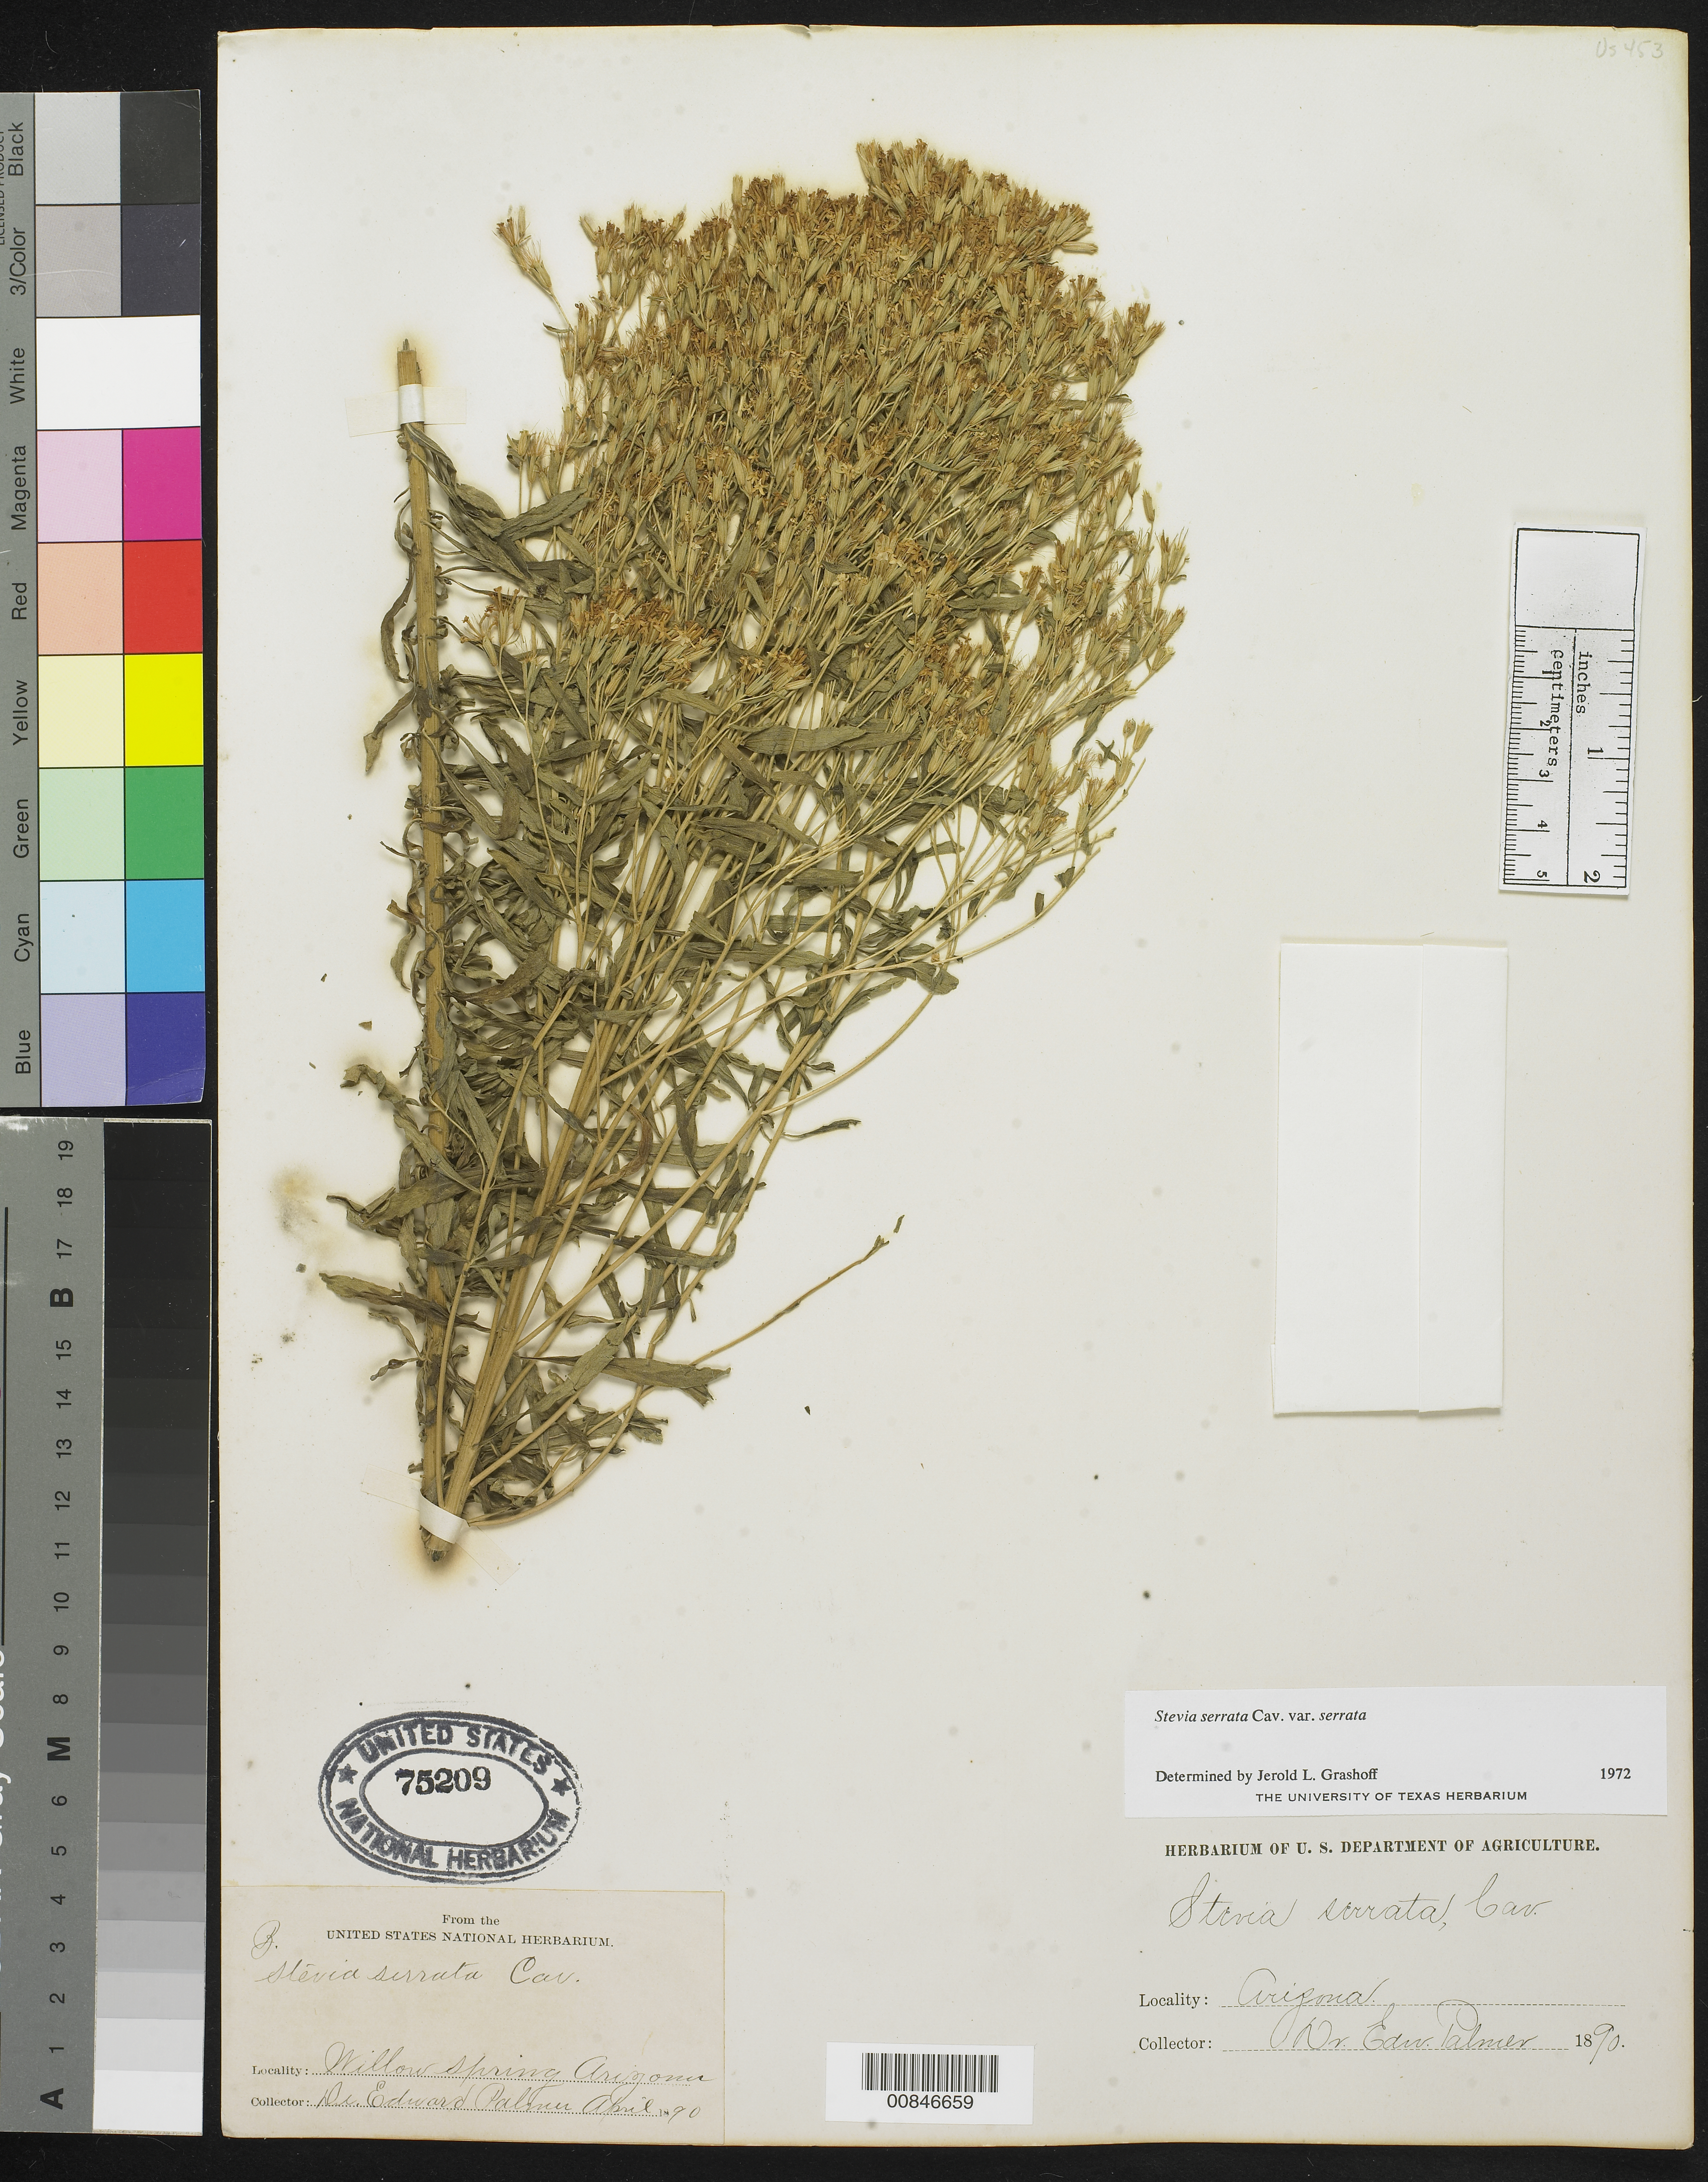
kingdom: Plantae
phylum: Tracheophyta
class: Magnoliopsida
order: Asterales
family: Asteraceae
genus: Stevia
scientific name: Stevia serrata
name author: Cav.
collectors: E. Palmer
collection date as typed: Apr 1890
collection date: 1890-04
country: United States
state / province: Arizona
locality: B. Willow Spring, Arizona.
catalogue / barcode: US 75209